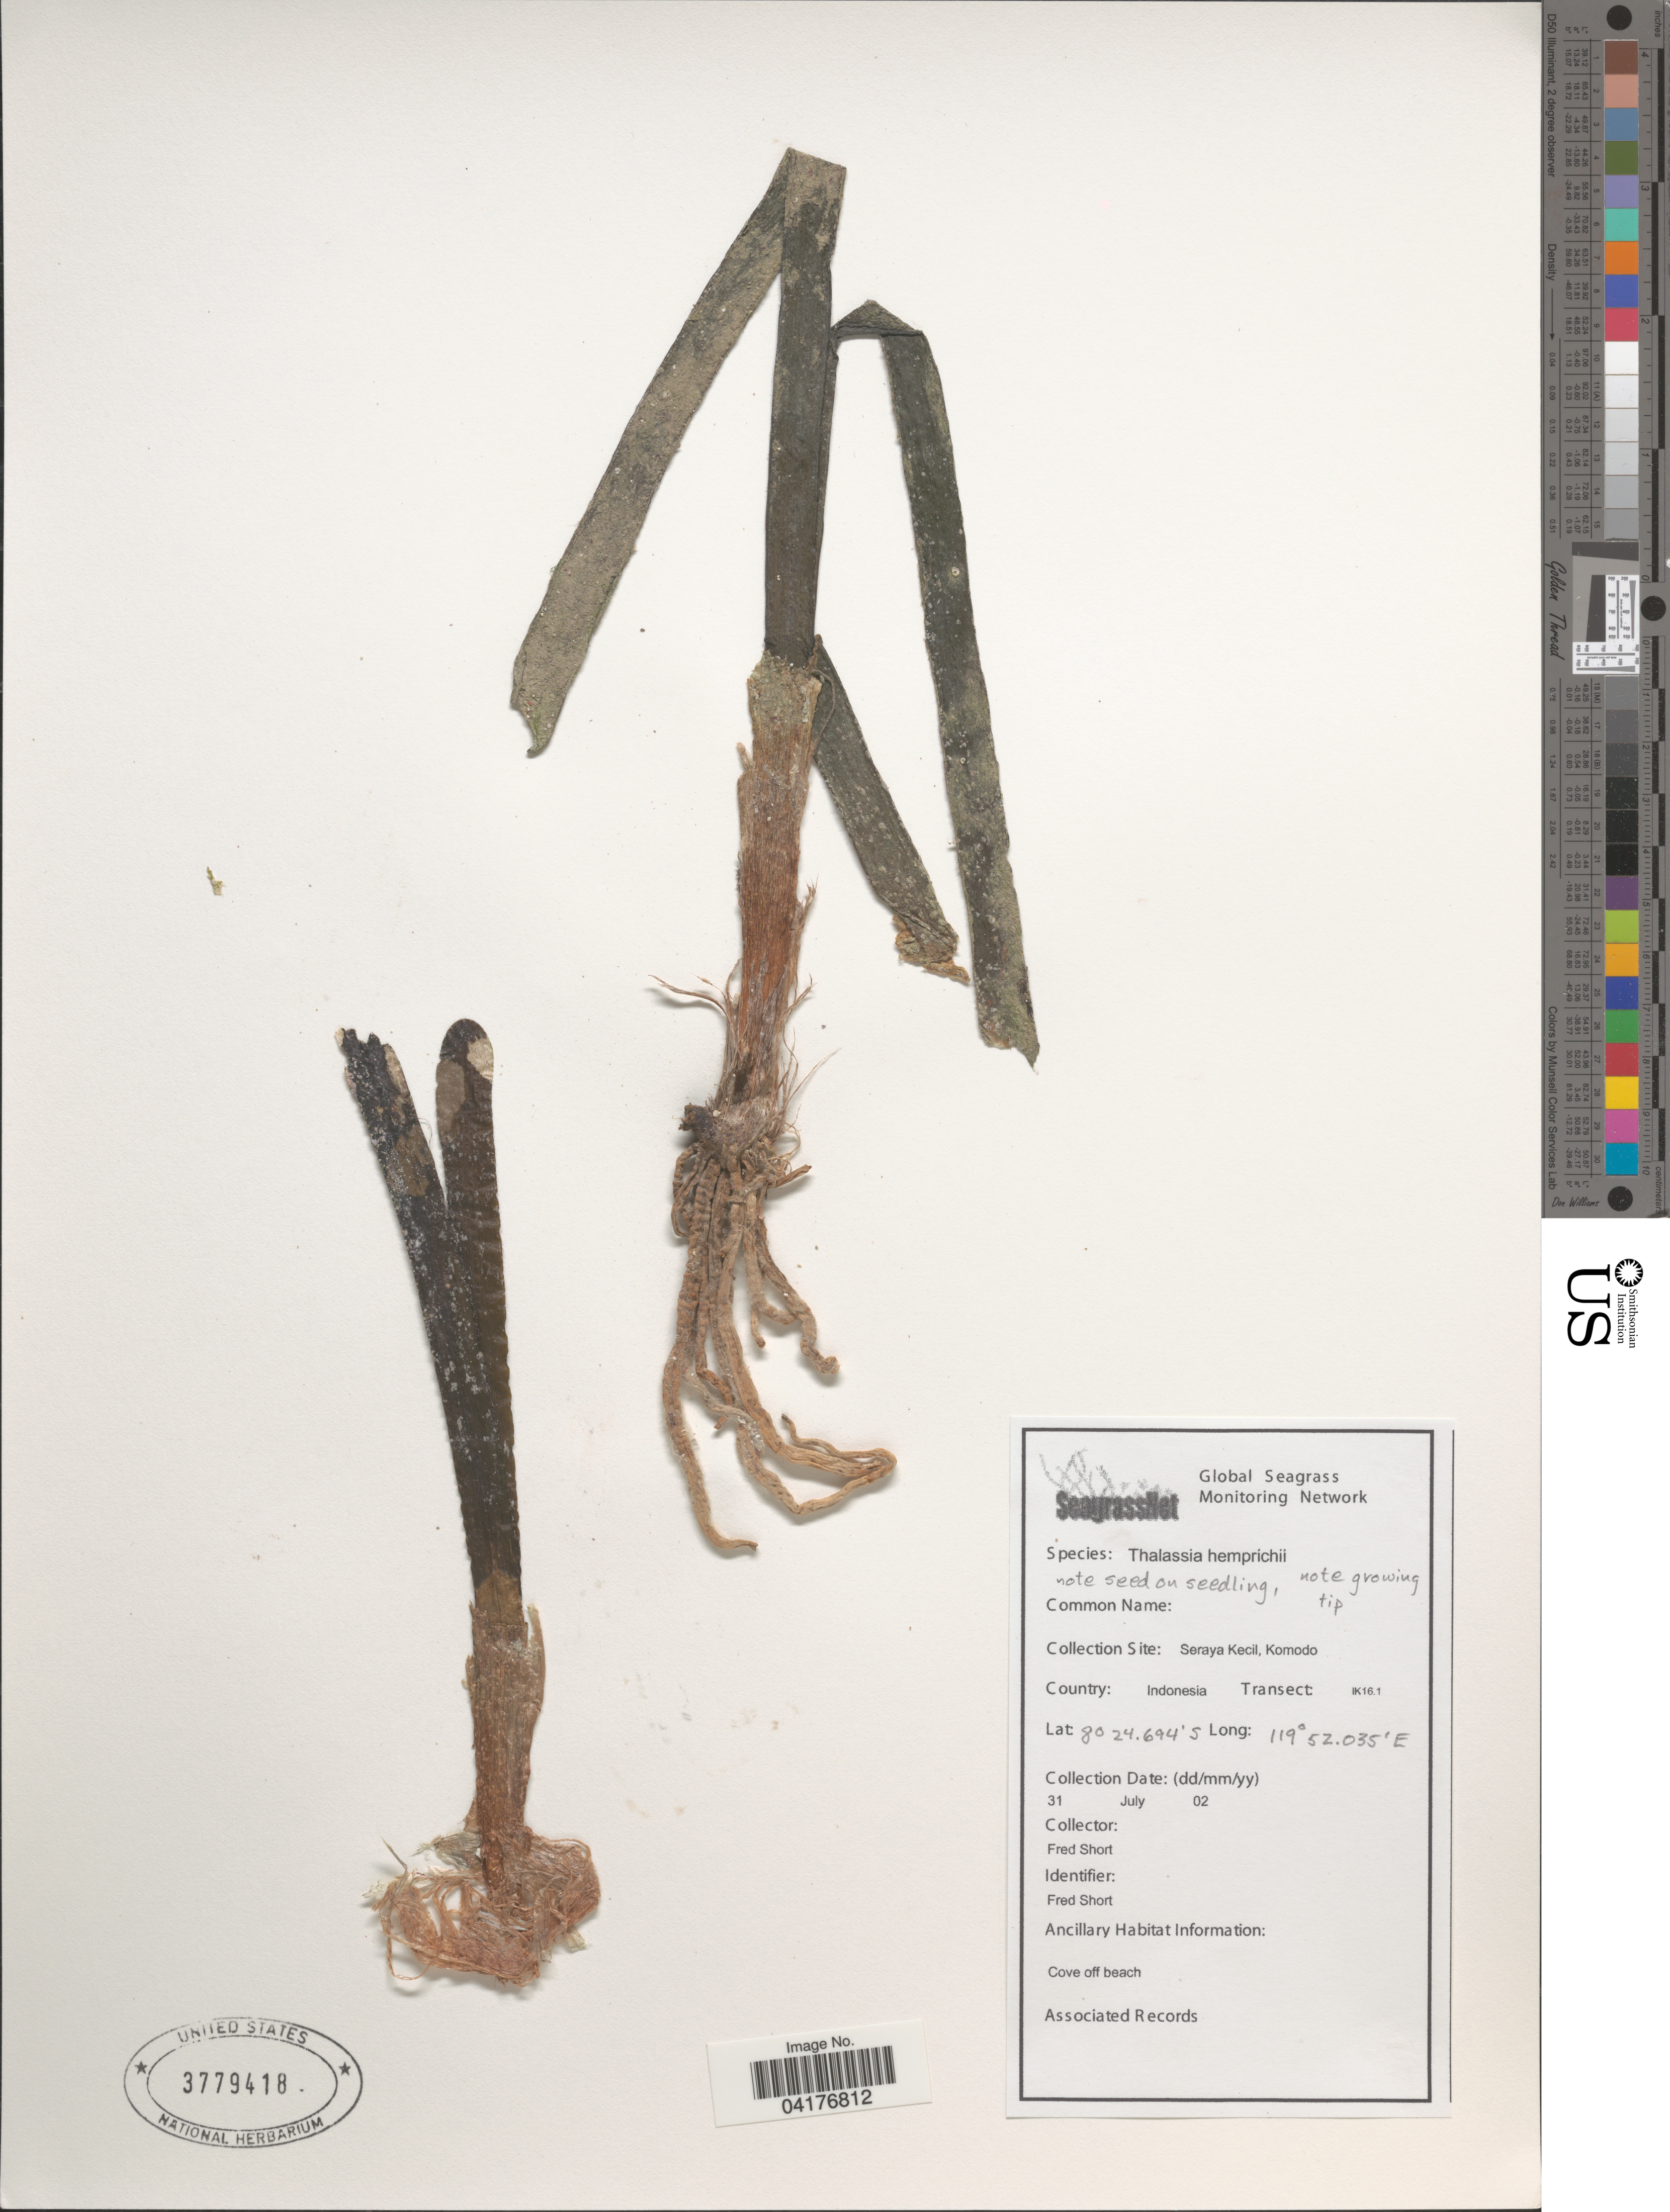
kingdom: Plantae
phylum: Tracheophyta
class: Liliopsida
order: Alismatales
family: Hydrocharitaceae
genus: Enhalus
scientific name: Enhalus acoroides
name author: (L. f.) Royle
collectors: F. Short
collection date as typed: Transcribed d/m/y: 31/7/2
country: Indonesia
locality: Seraya Kecil, Komodo. Transect: IK16.1.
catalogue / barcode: US 3779418